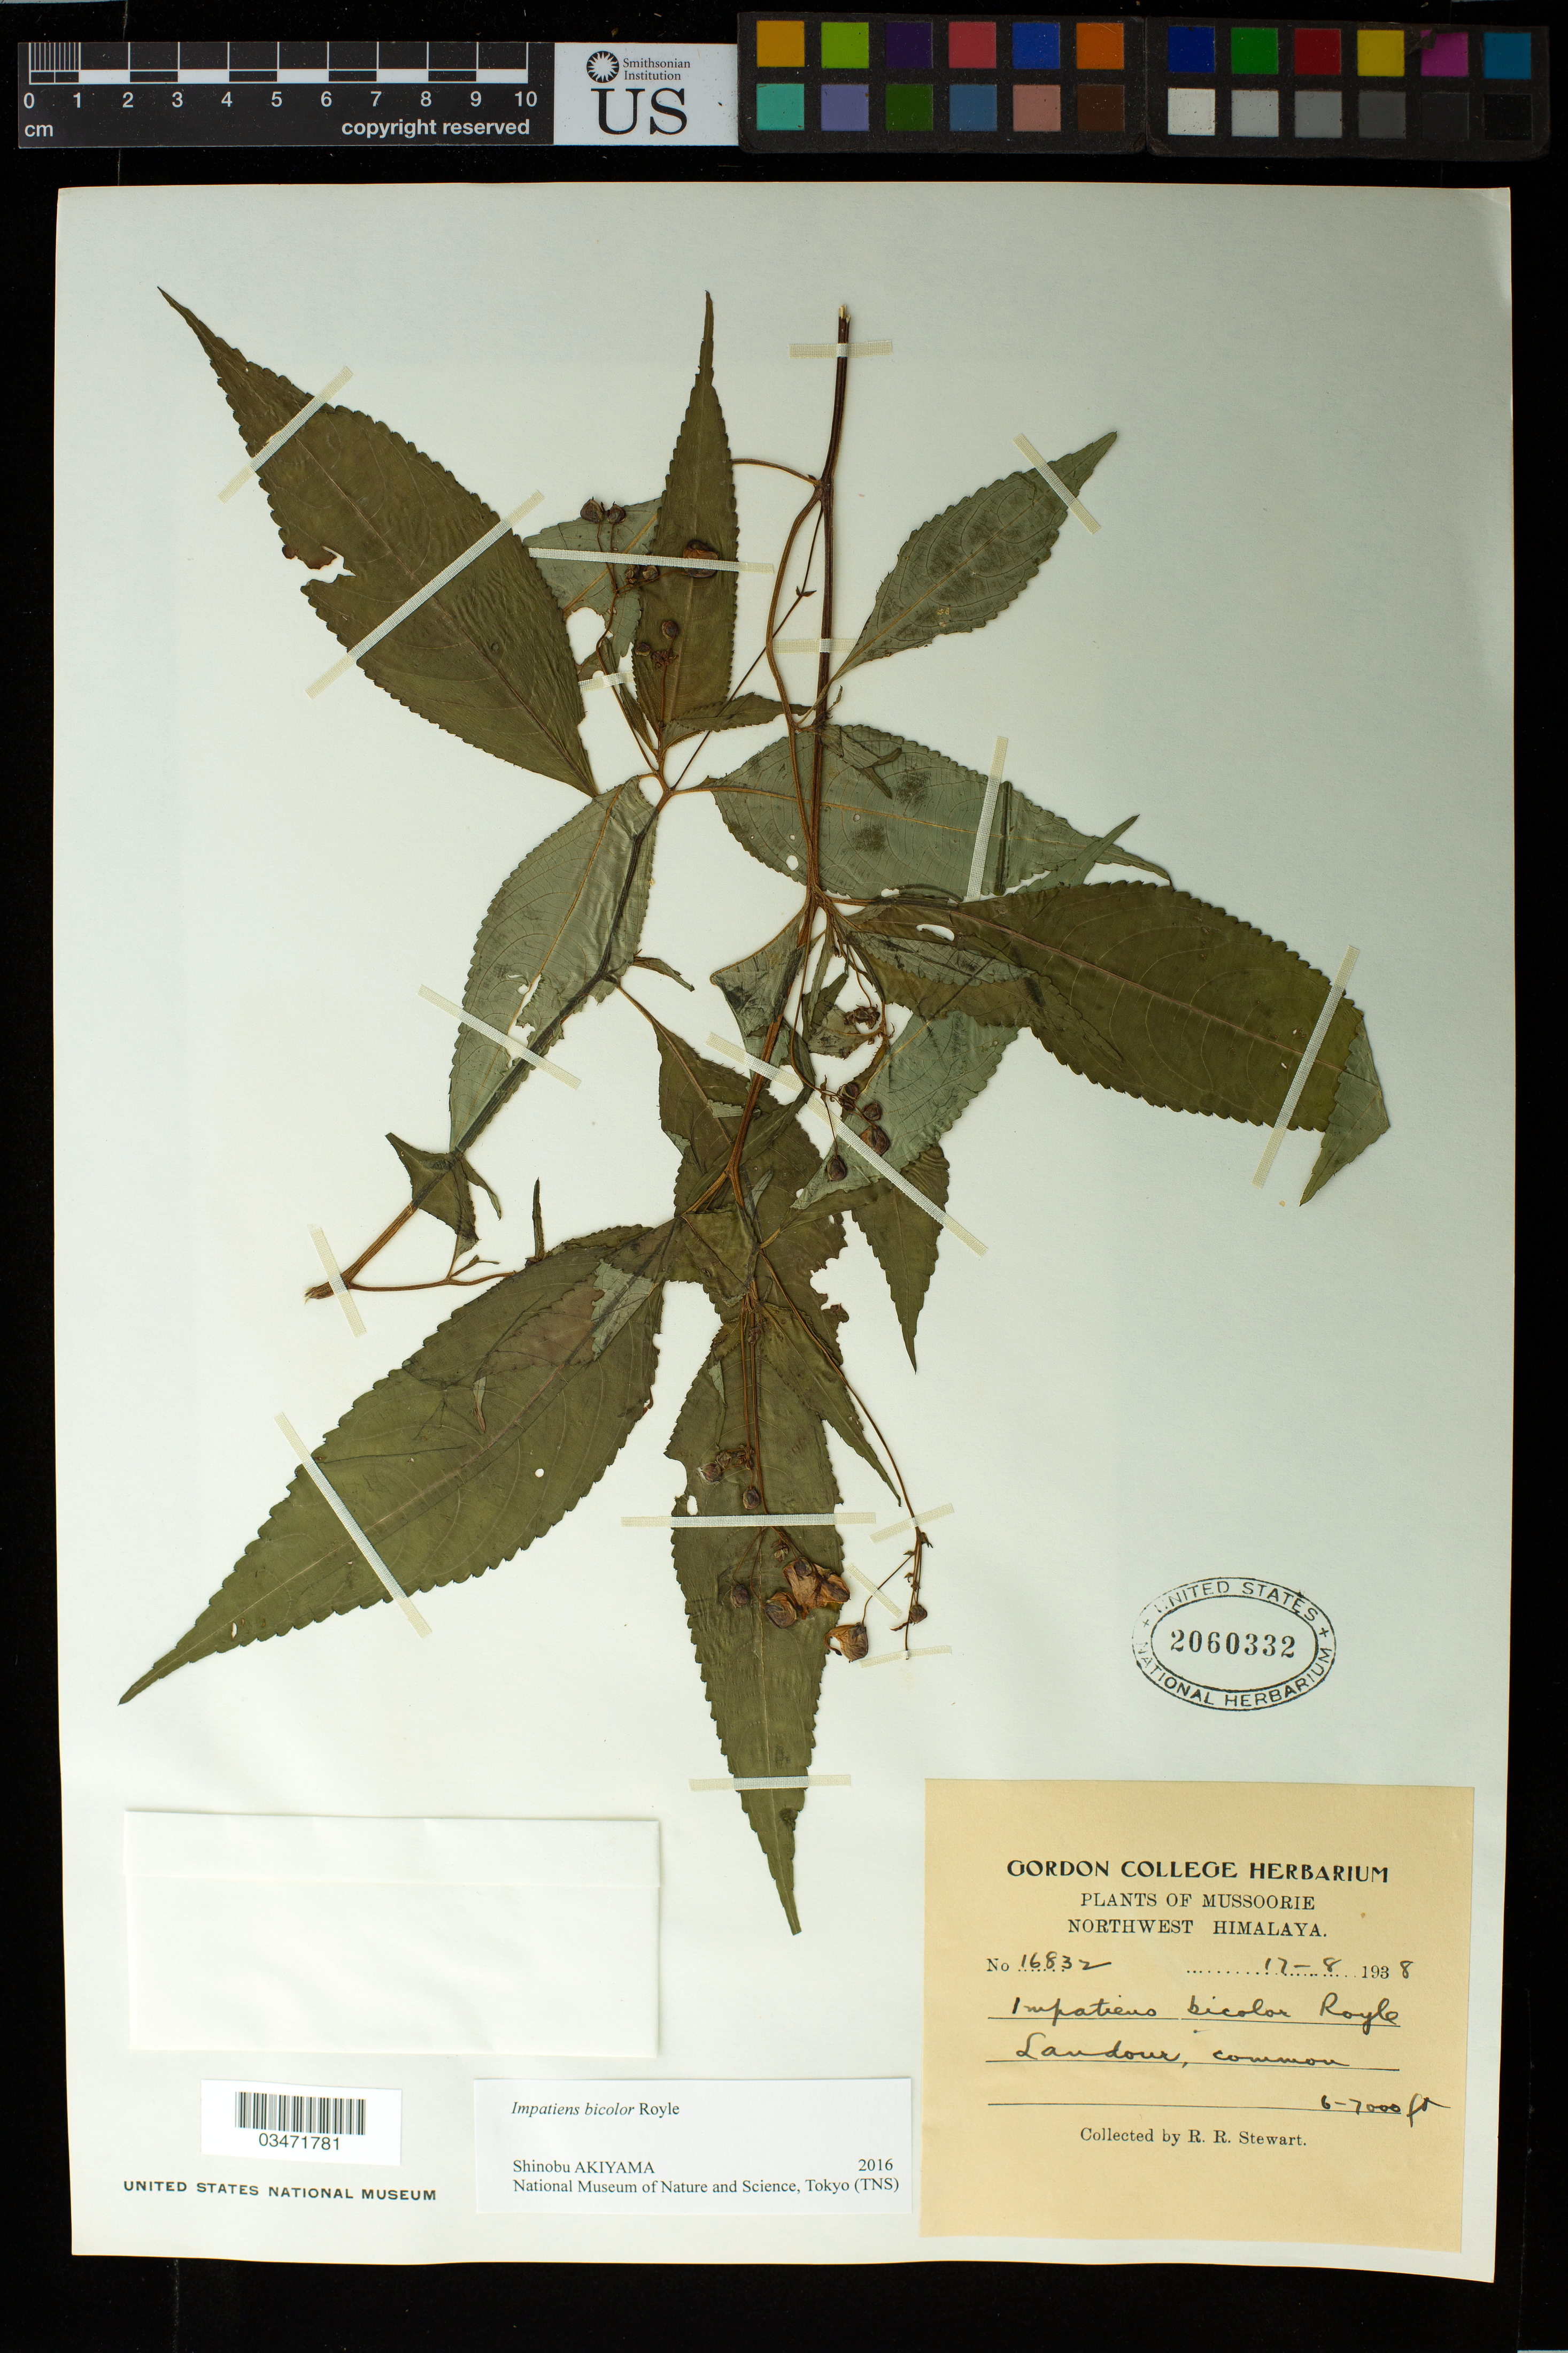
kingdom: Plantae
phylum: Tracheophyta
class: Magnoliopsida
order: Ericales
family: Balsaminaceae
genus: Impatiens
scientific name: Impatiens bicolor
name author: Royle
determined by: Akiyama, Shinobu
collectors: R. R. Stewart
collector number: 16832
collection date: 1938-08-17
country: India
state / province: Uttarakhand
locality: Mussoorie, NW Himalaya. Landour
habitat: Common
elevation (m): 1829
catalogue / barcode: US 2060332